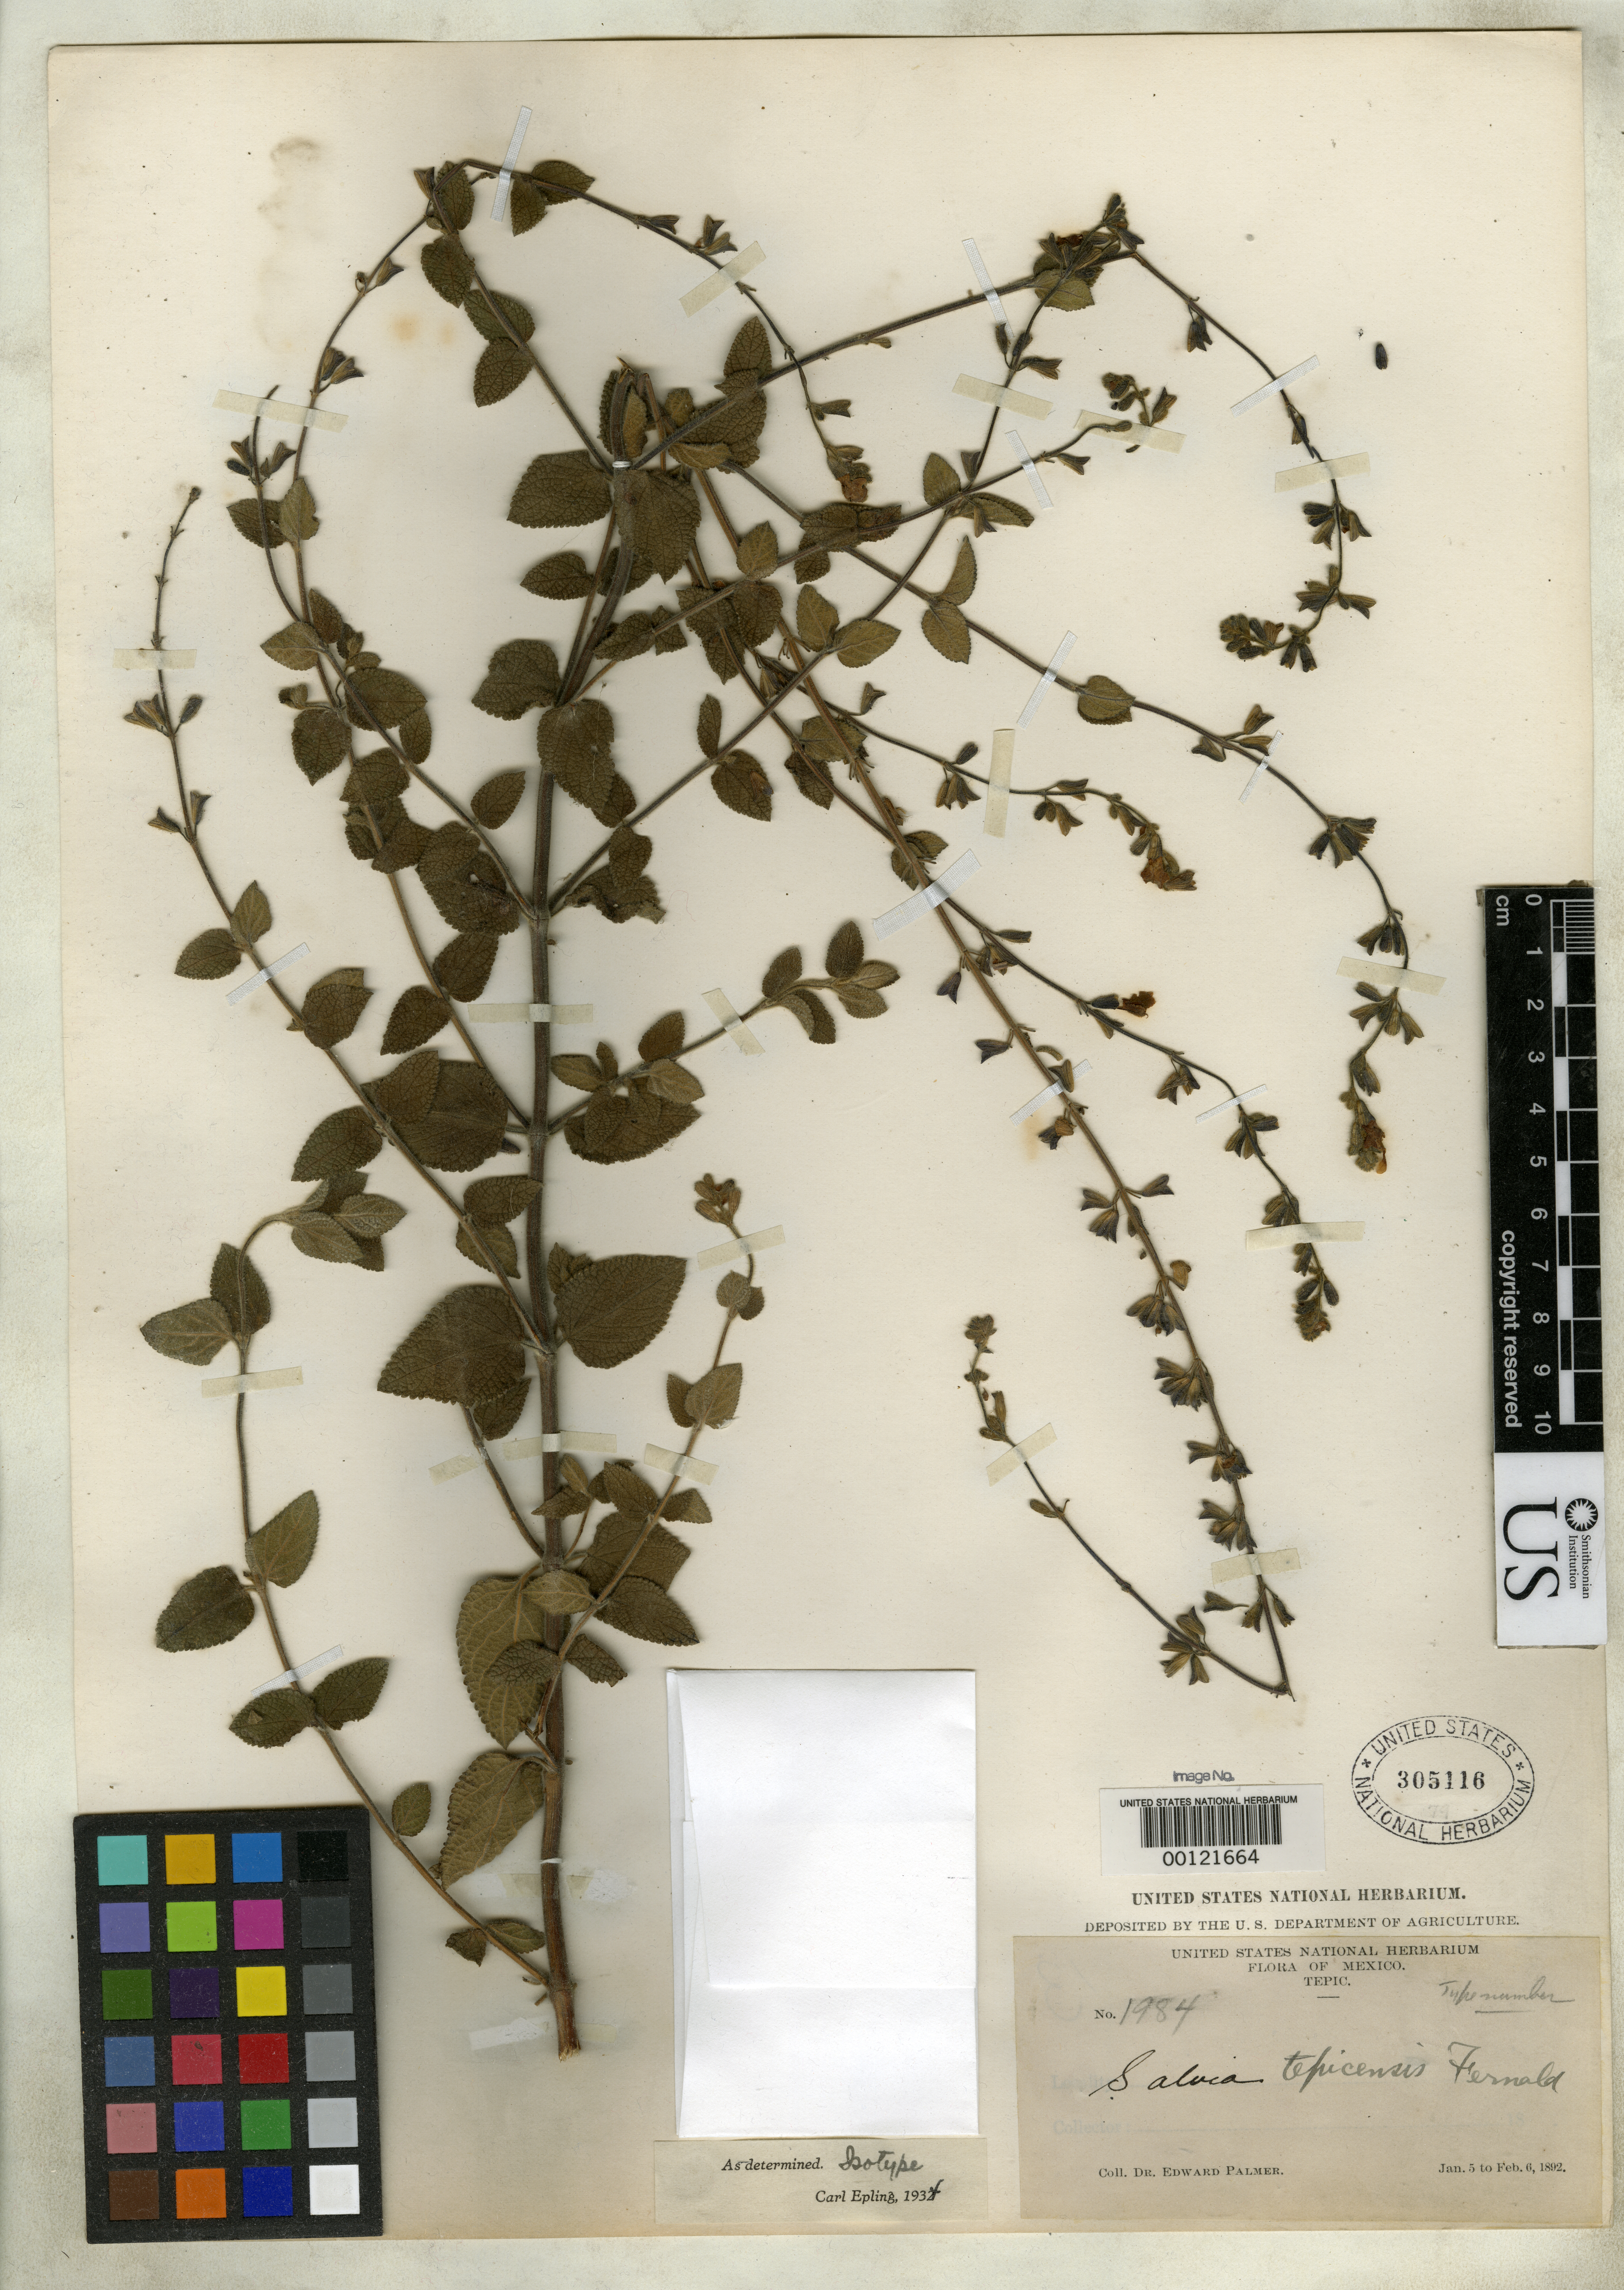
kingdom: Plantae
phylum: Tracheophyta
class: Magnoliopsida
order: Lamiales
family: Lamiaceae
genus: Salvia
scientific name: Salvia tepicensis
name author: Fernald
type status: Isotype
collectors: E. Palmer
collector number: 1984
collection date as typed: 05 Jan 1892 to 06 Feb 1892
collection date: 1892-01-05/1892-02-06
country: Mexico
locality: Tepic.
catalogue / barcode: US 305416